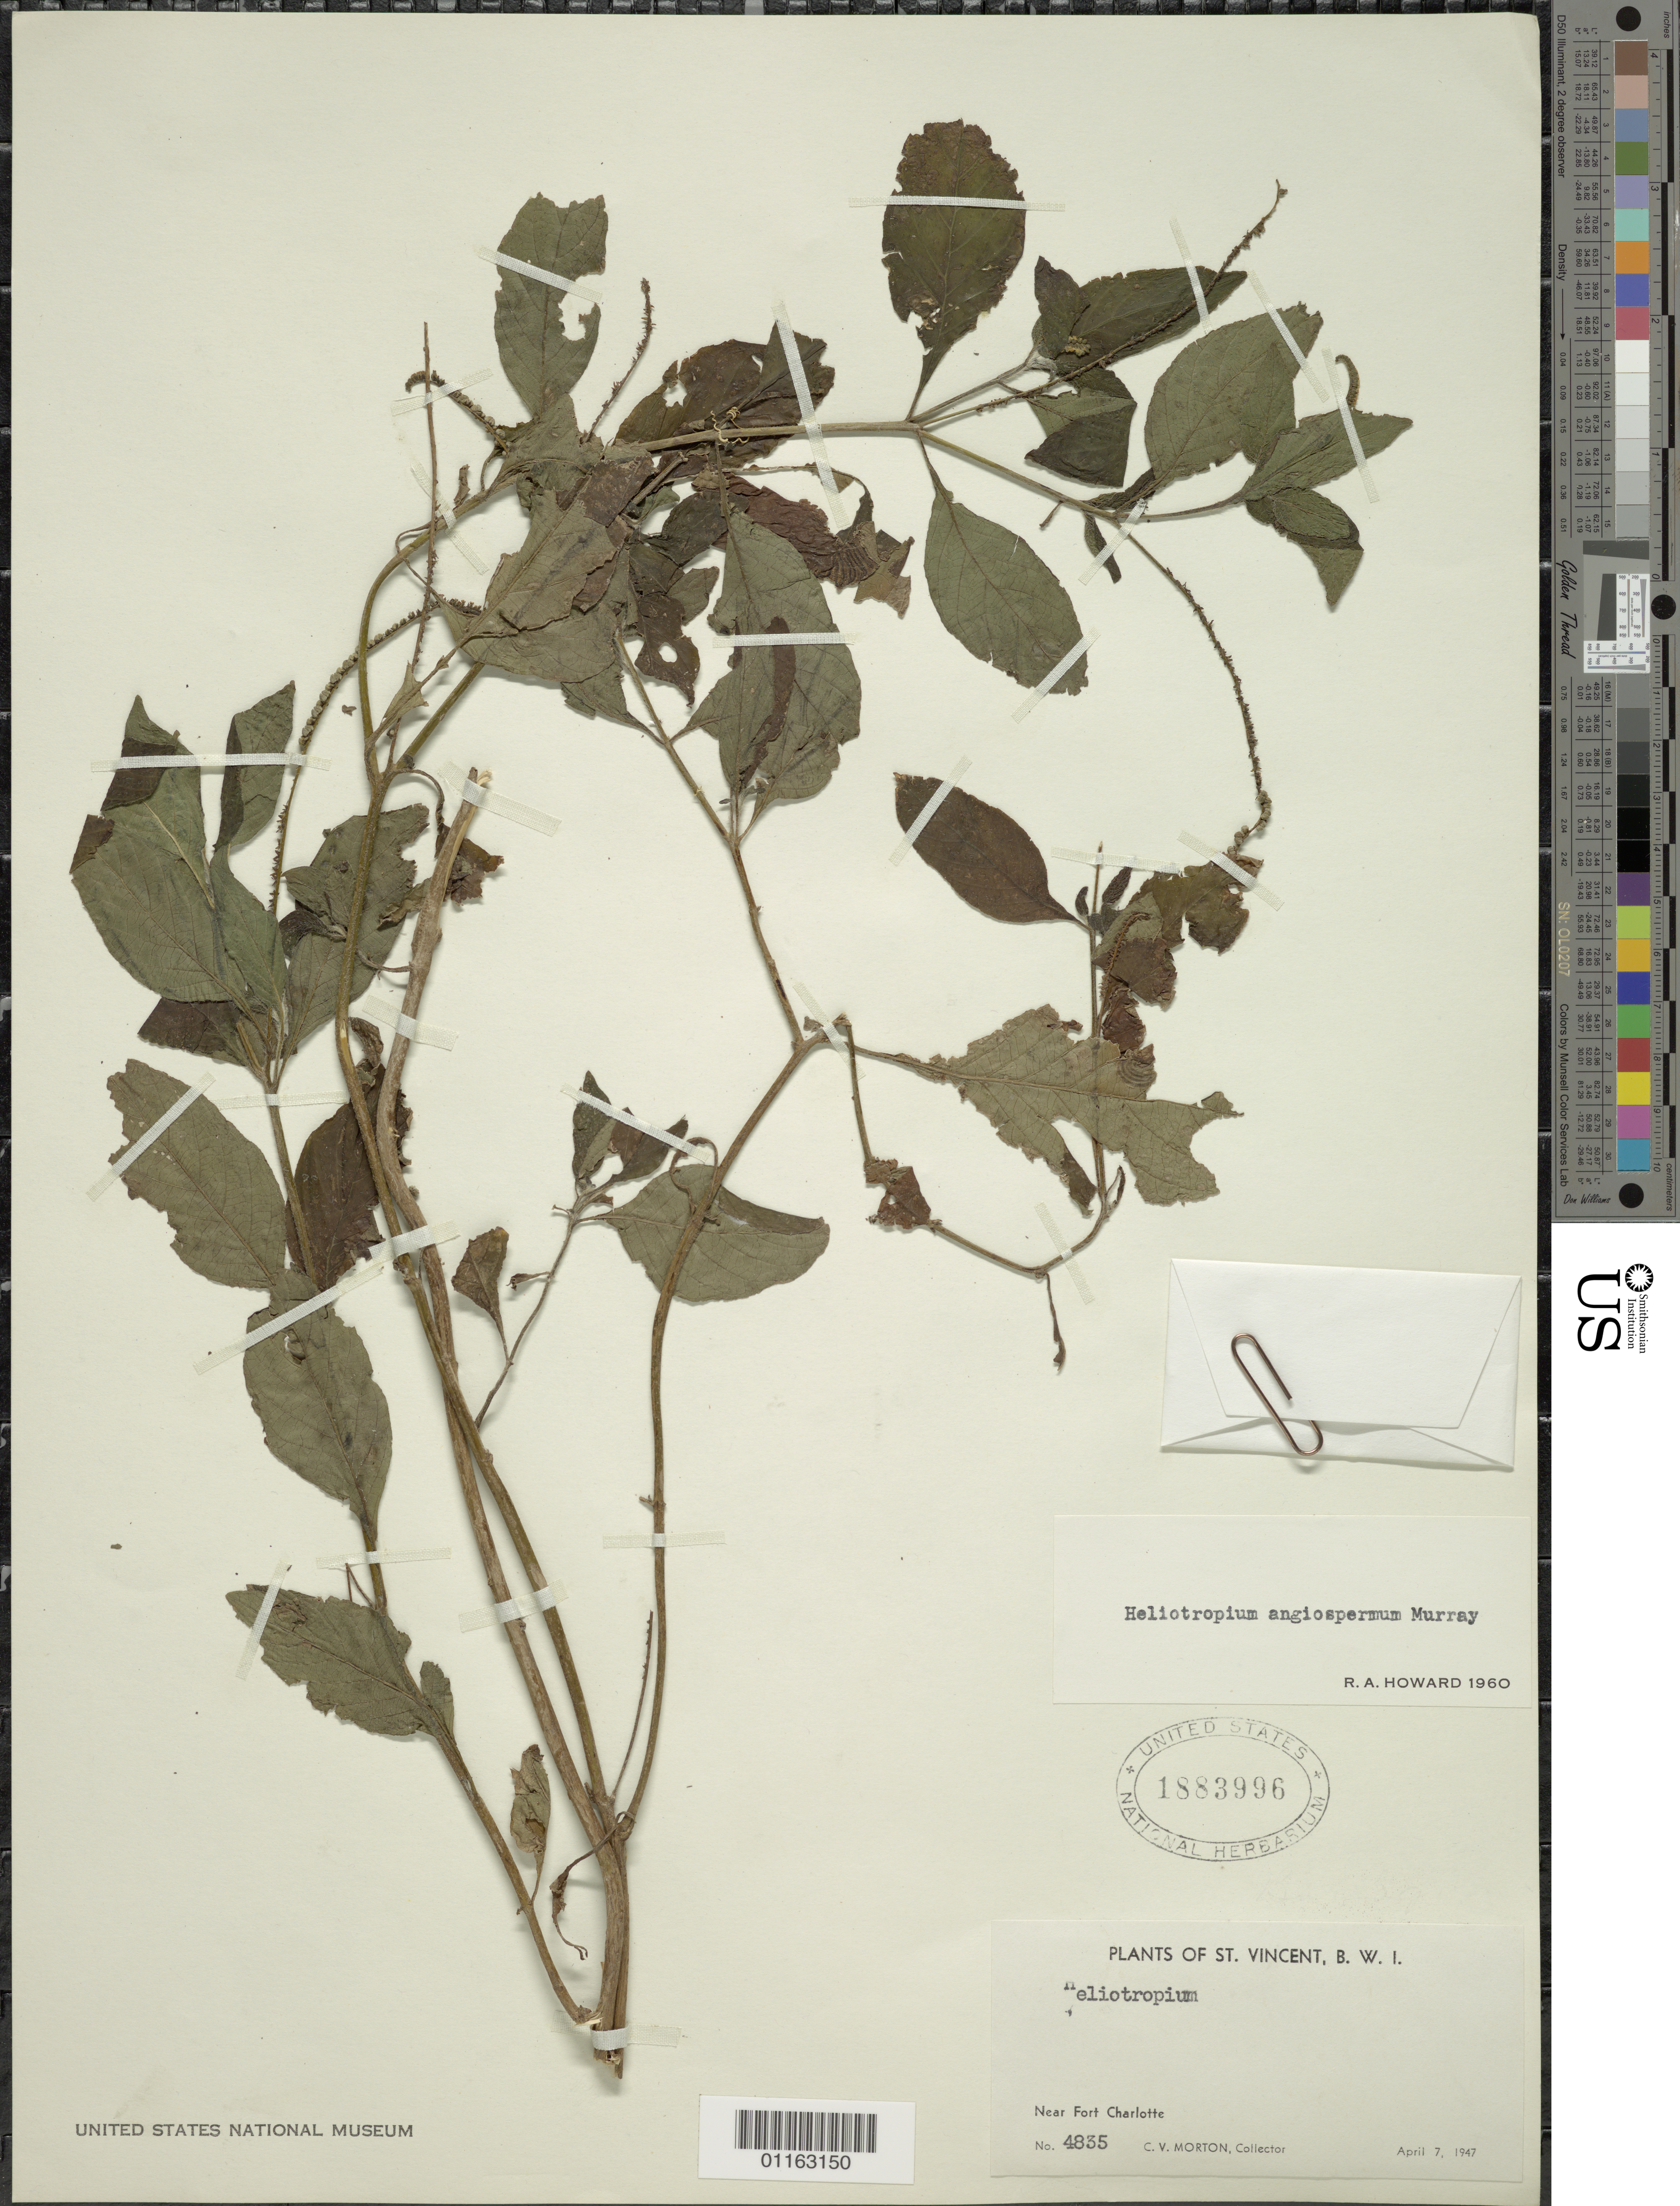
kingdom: Plantae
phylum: Tracheophyta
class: Magnoliopsida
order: Boraginales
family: Heliotropiaceae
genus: Heliotropium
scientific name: Heliotropium angiospermum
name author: Murray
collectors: C. V. Morton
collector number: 4835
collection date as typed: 07 Apr 1947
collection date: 1947-04-07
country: St. Vincent - Grenadines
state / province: Saint Andrew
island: St. Vincent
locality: Near Fort Charles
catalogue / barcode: US 1883996